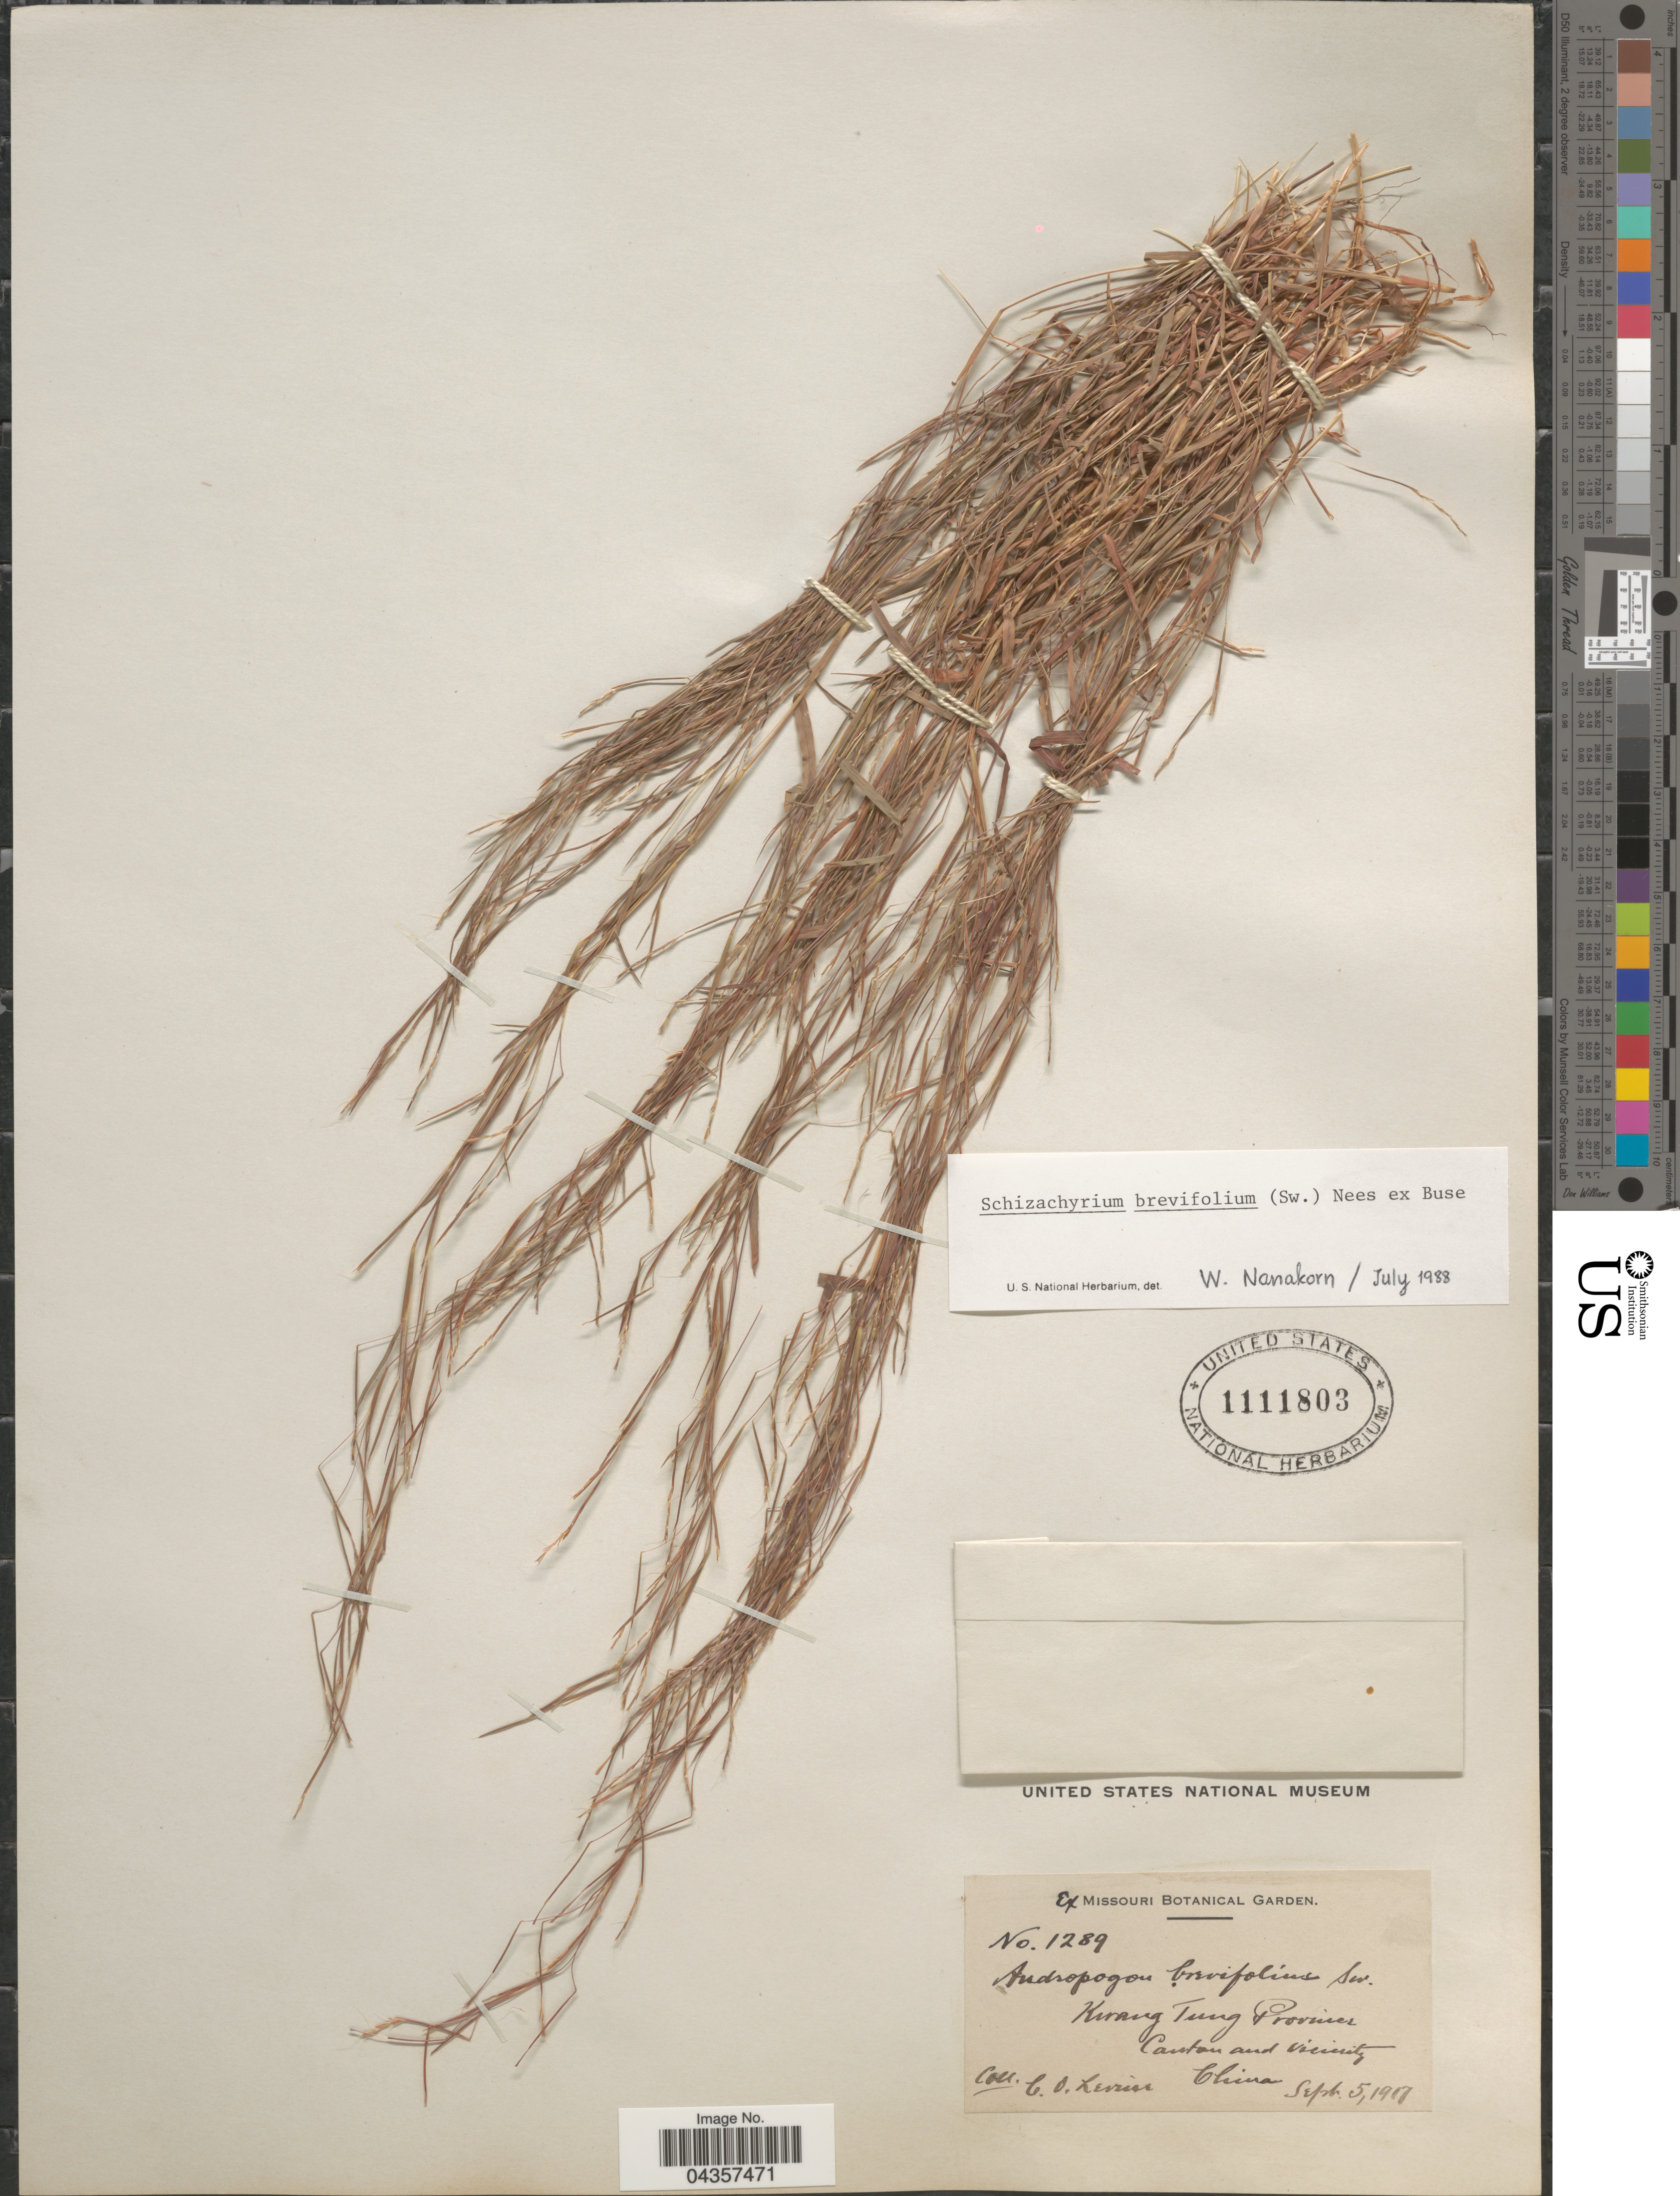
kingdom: Plantae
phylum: Tracheophyta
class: Liliopsida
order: Poales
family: Poaceae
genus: Schizachyrium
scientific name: Schizachyrium brevifolium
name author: (Sw.) Nees ex Büse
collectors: C. O. Levine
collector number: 1289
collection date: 1917-09-05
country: China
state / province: Guangdong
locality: Kwang Tung Province. Canton and Vicinity.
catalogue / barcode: US 1111803